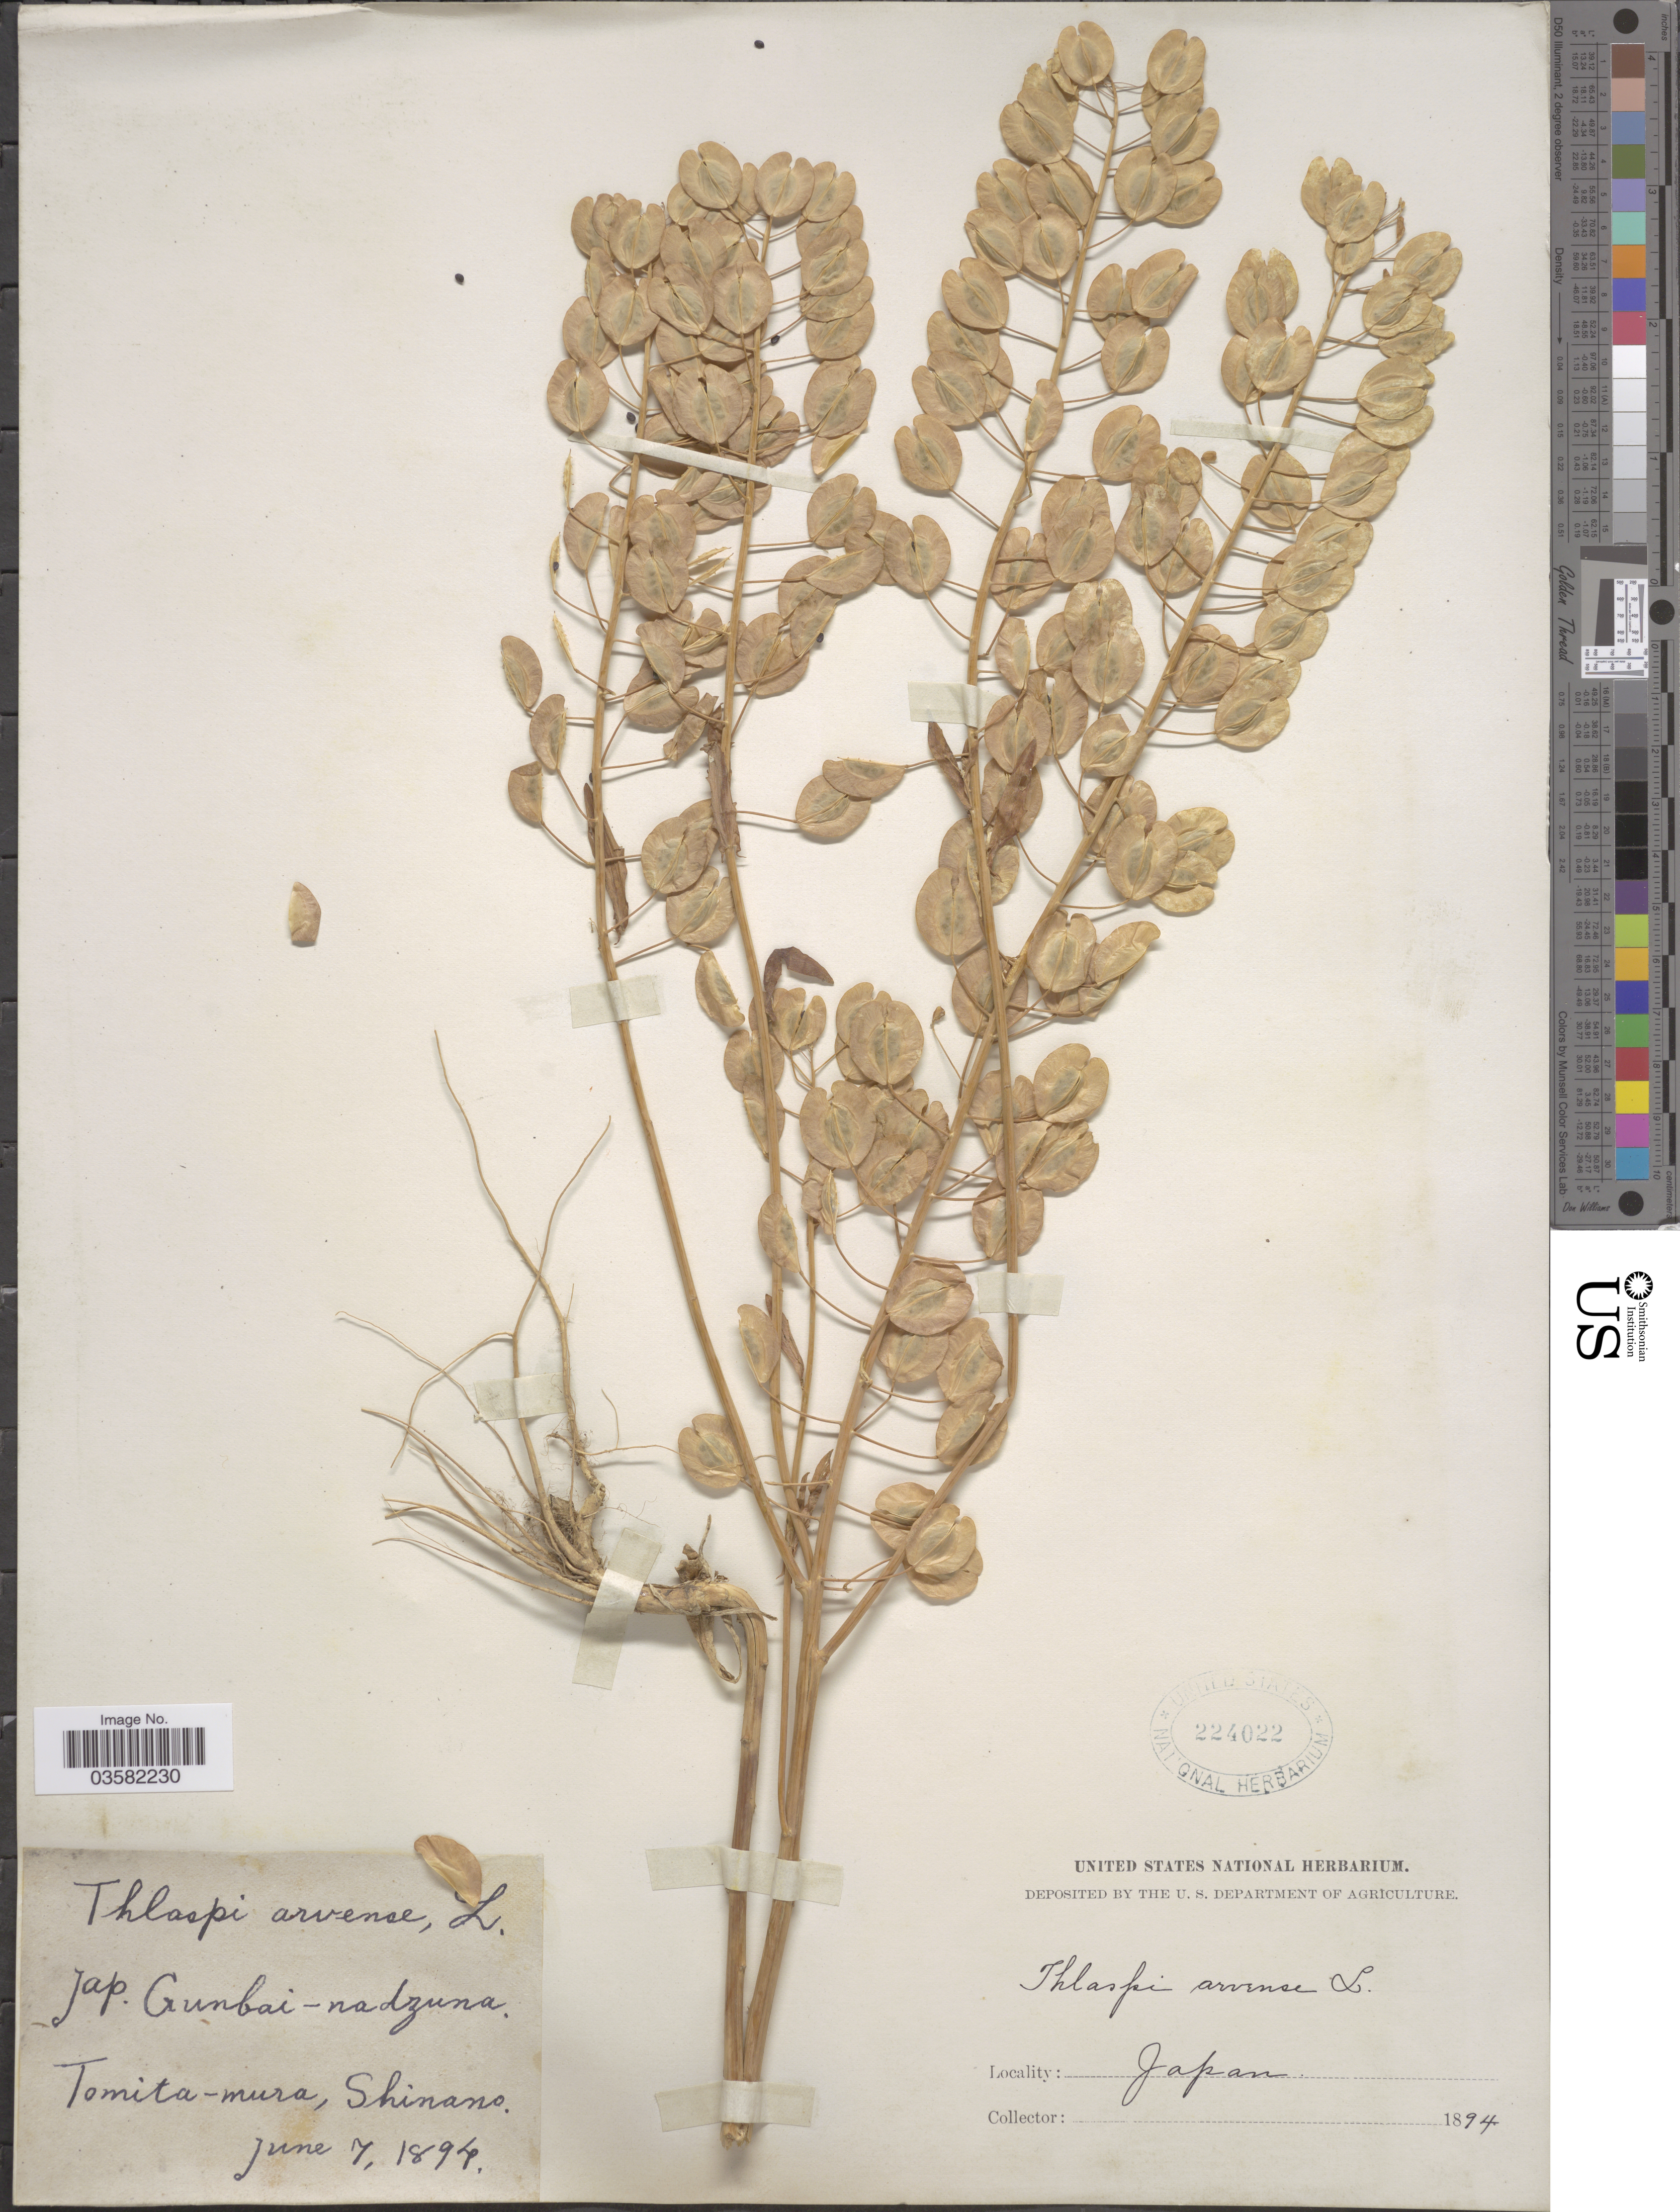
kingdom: Plantae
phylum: Tracheophyta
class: Magnoliopsida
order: Brassicales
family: Brassicaceae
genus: Thlaspi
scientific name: Thlaspi arvense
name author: L.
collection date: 1894-06-07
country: Japan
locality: Tomita-mura, Shinano.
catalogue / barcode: US 224022